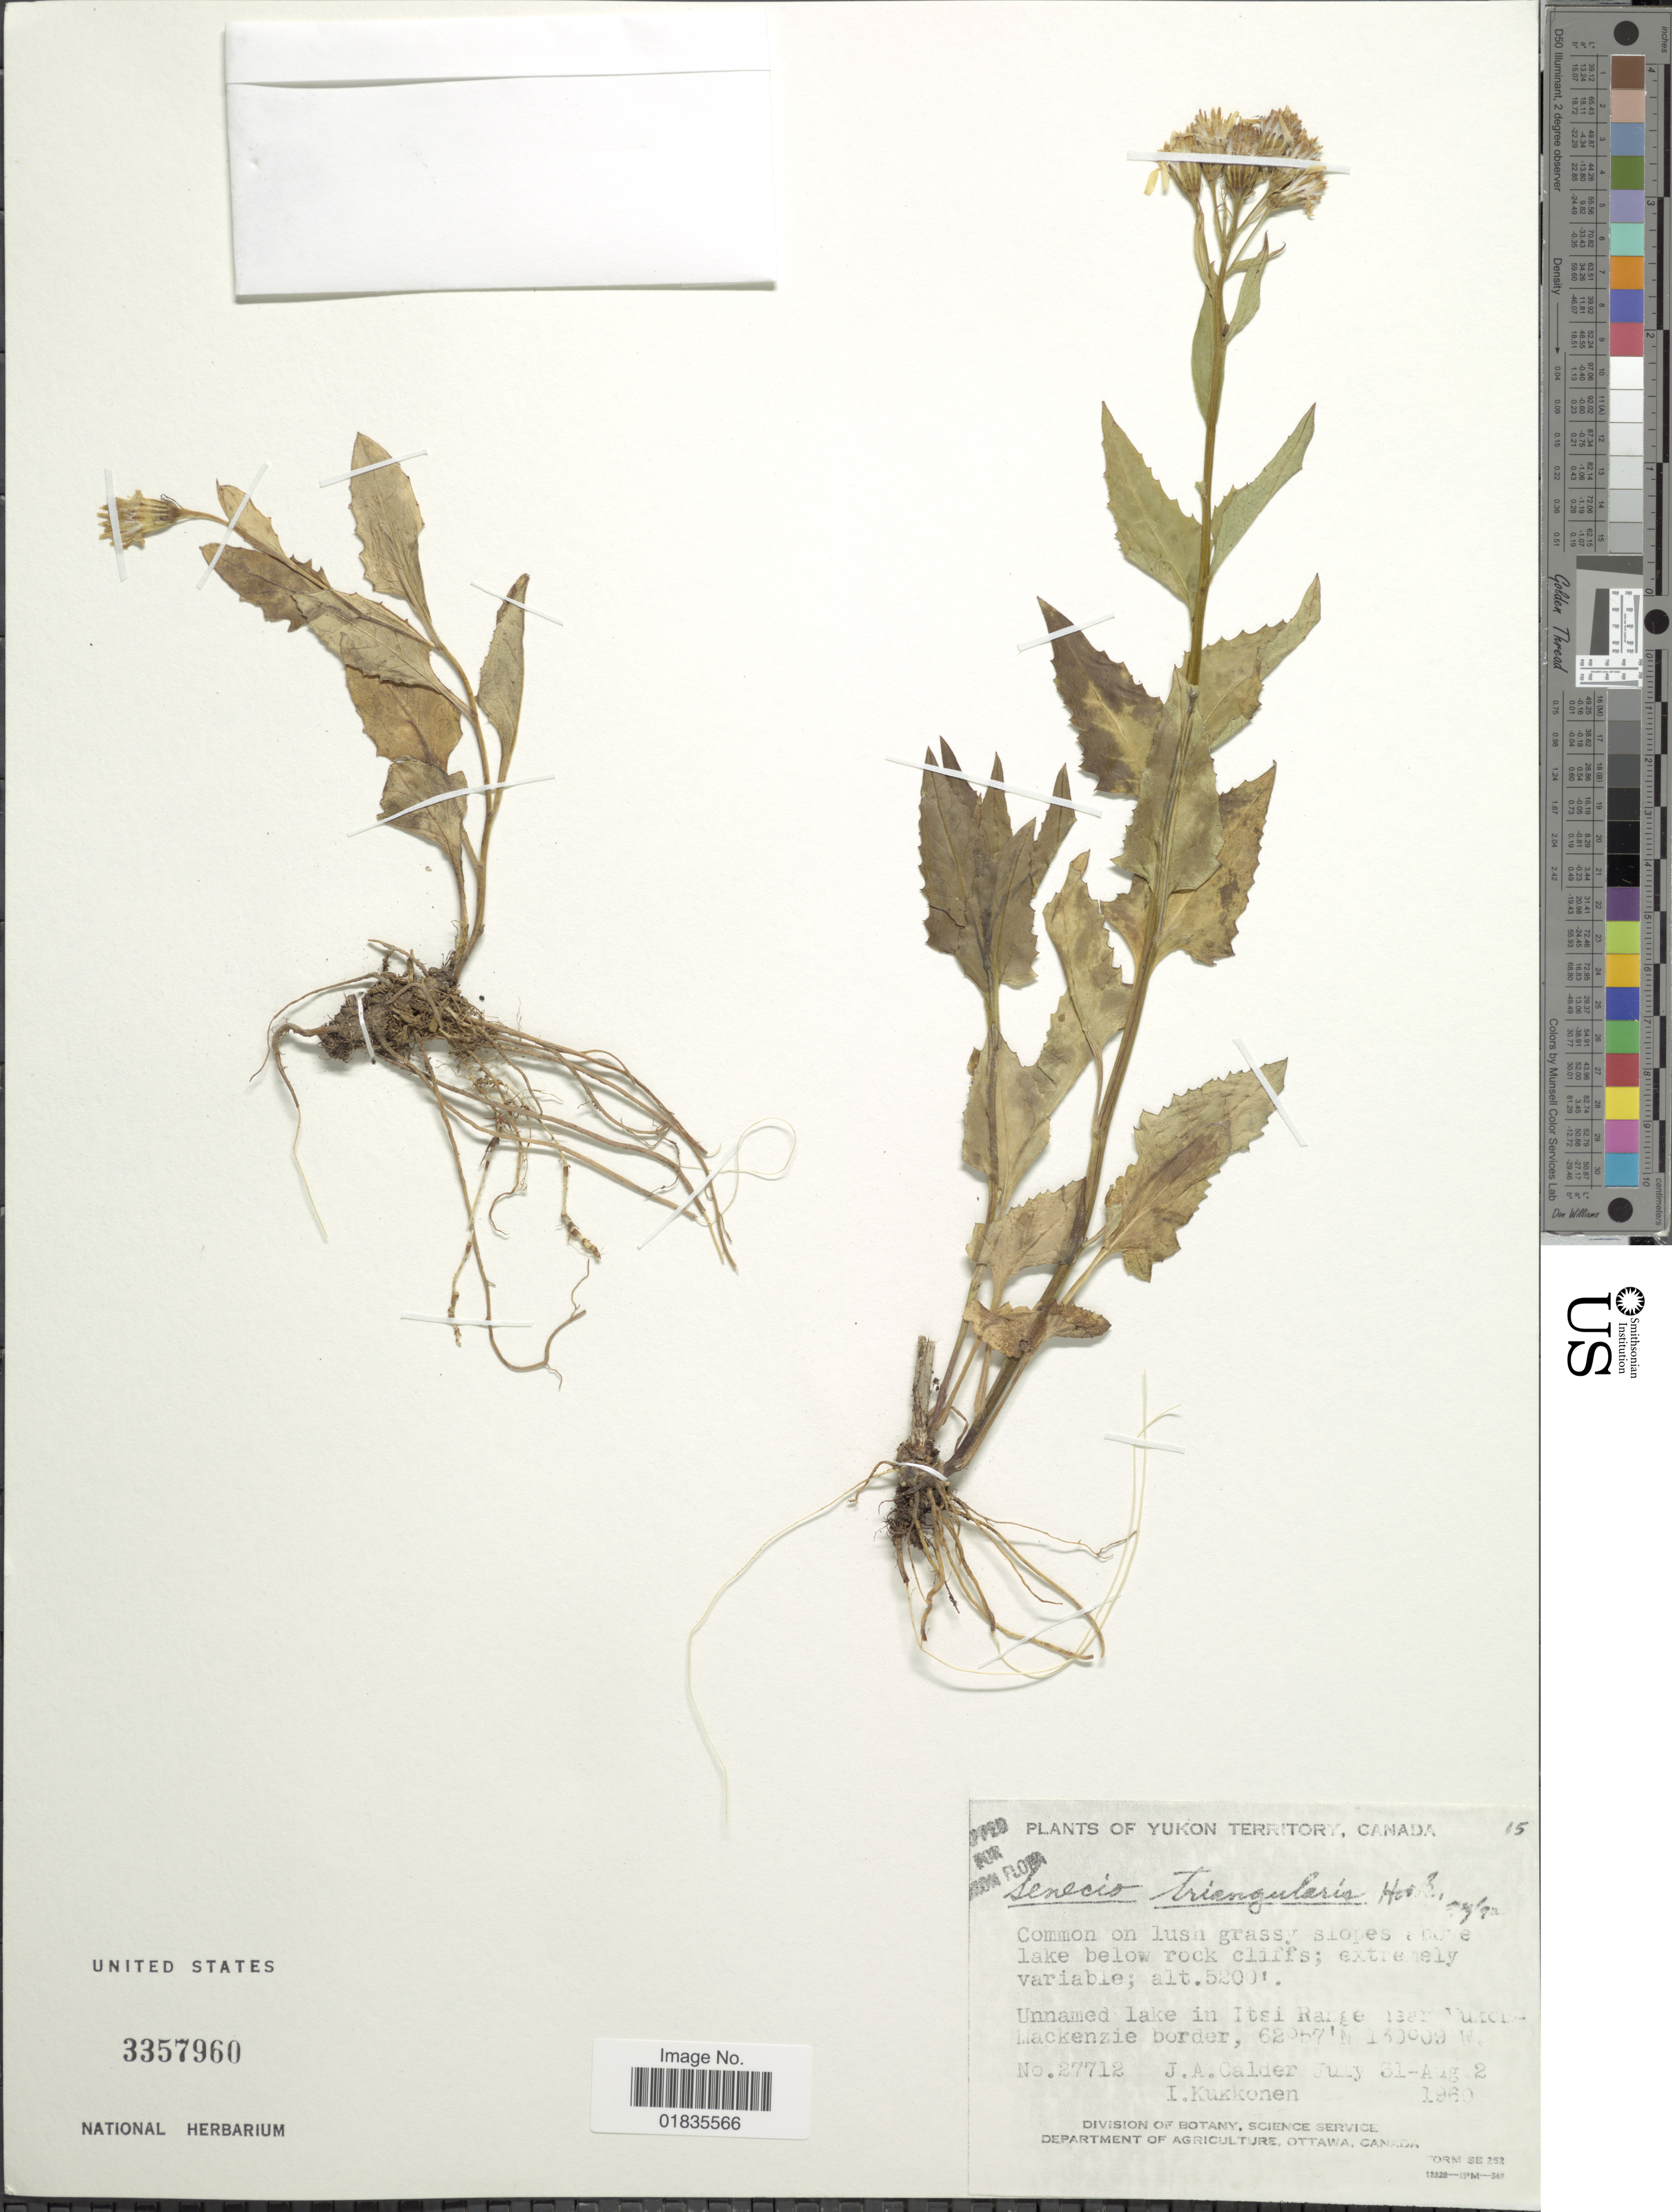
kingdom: Plantae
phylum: Tracheophyta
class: Magnoliopsida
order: Asterales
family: Asteraceae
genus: Senecio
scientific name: Senecio triangularis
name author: Hook.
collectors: J. A. Calder & I. Kukkonen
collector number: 2712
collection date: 1960-07-31/1960-08-02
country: Canada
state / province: Yukon Territory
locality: Common on lush grassy slopes above lake below rock cliffs, unnamed lake in Itsi Range near Yukon-Mackenzie border.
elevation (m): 1585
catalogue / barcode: US 3357960